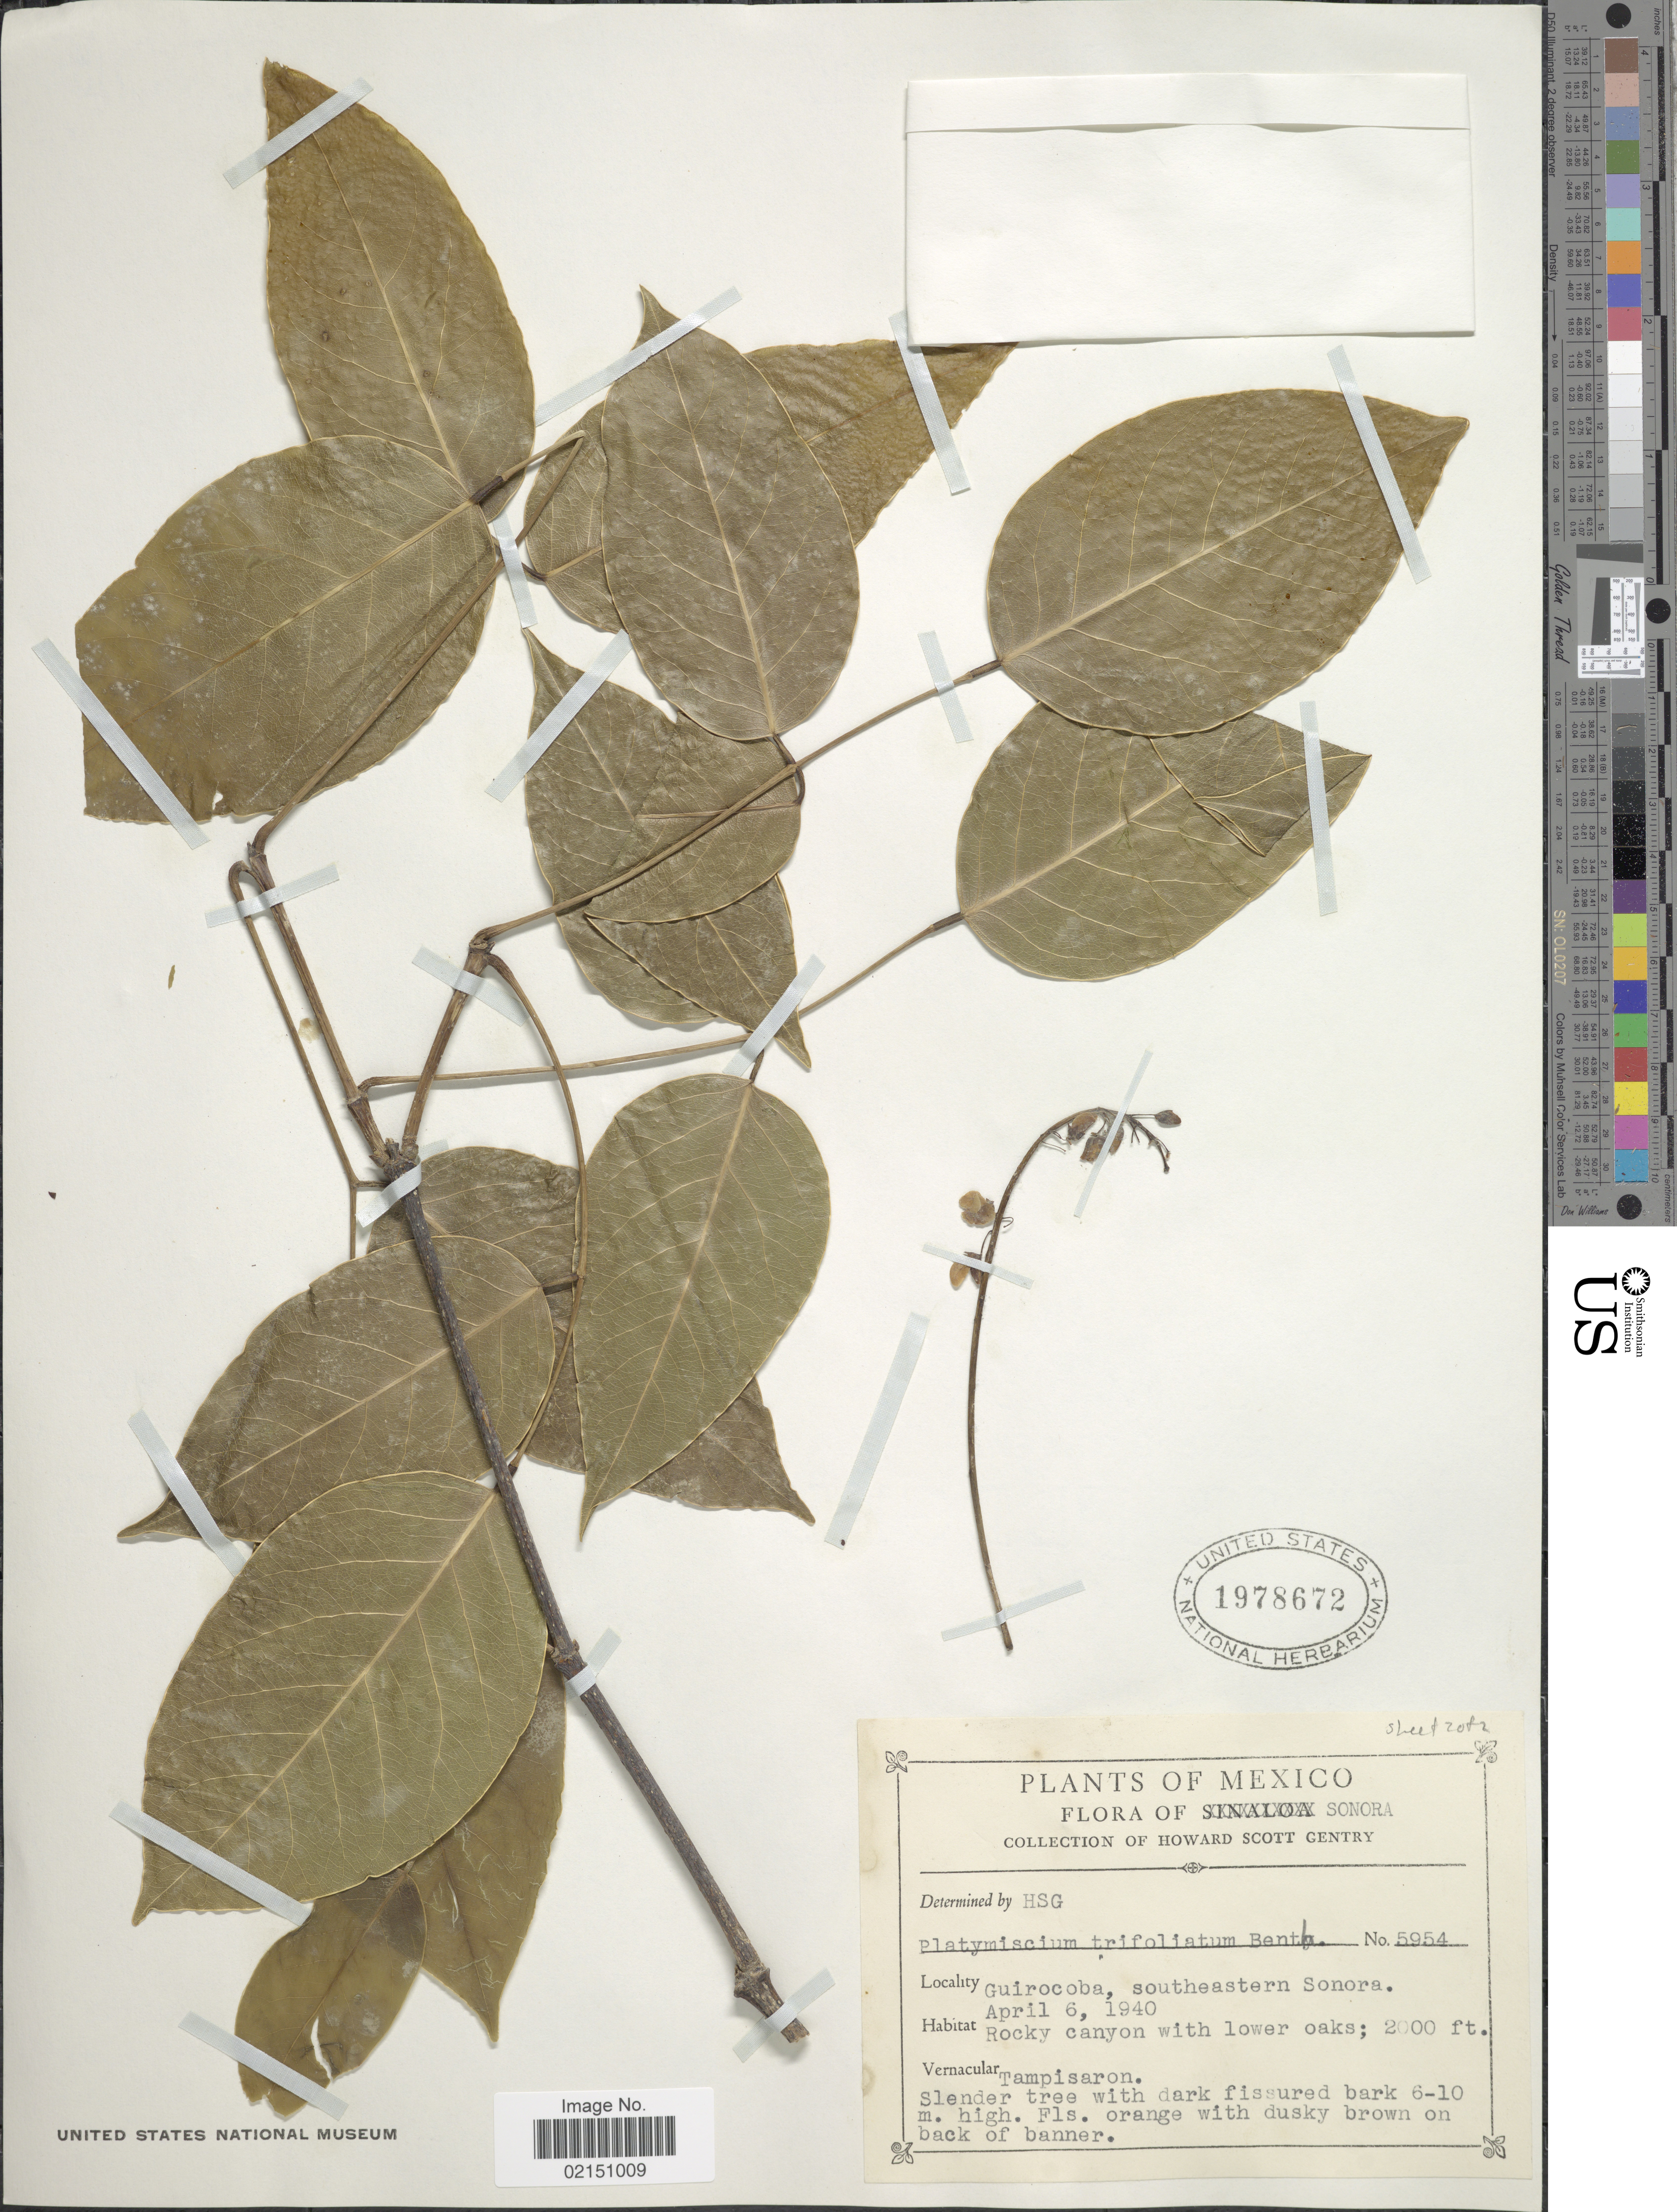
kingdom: Plantae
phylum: Tracheophyta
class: Magnoliopsida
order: Fabales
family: Fabaceae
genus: Platymiscium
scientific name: Platymiscium trifoliolatum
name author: Benth.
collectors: H. S. Gentry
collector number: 5954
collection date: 1940-04-06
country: Mexico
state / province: Sonora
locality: Guirocoba, southeastern Sonora, Rocky canyon with lower oaks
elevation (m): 610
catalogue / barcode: US 1978672